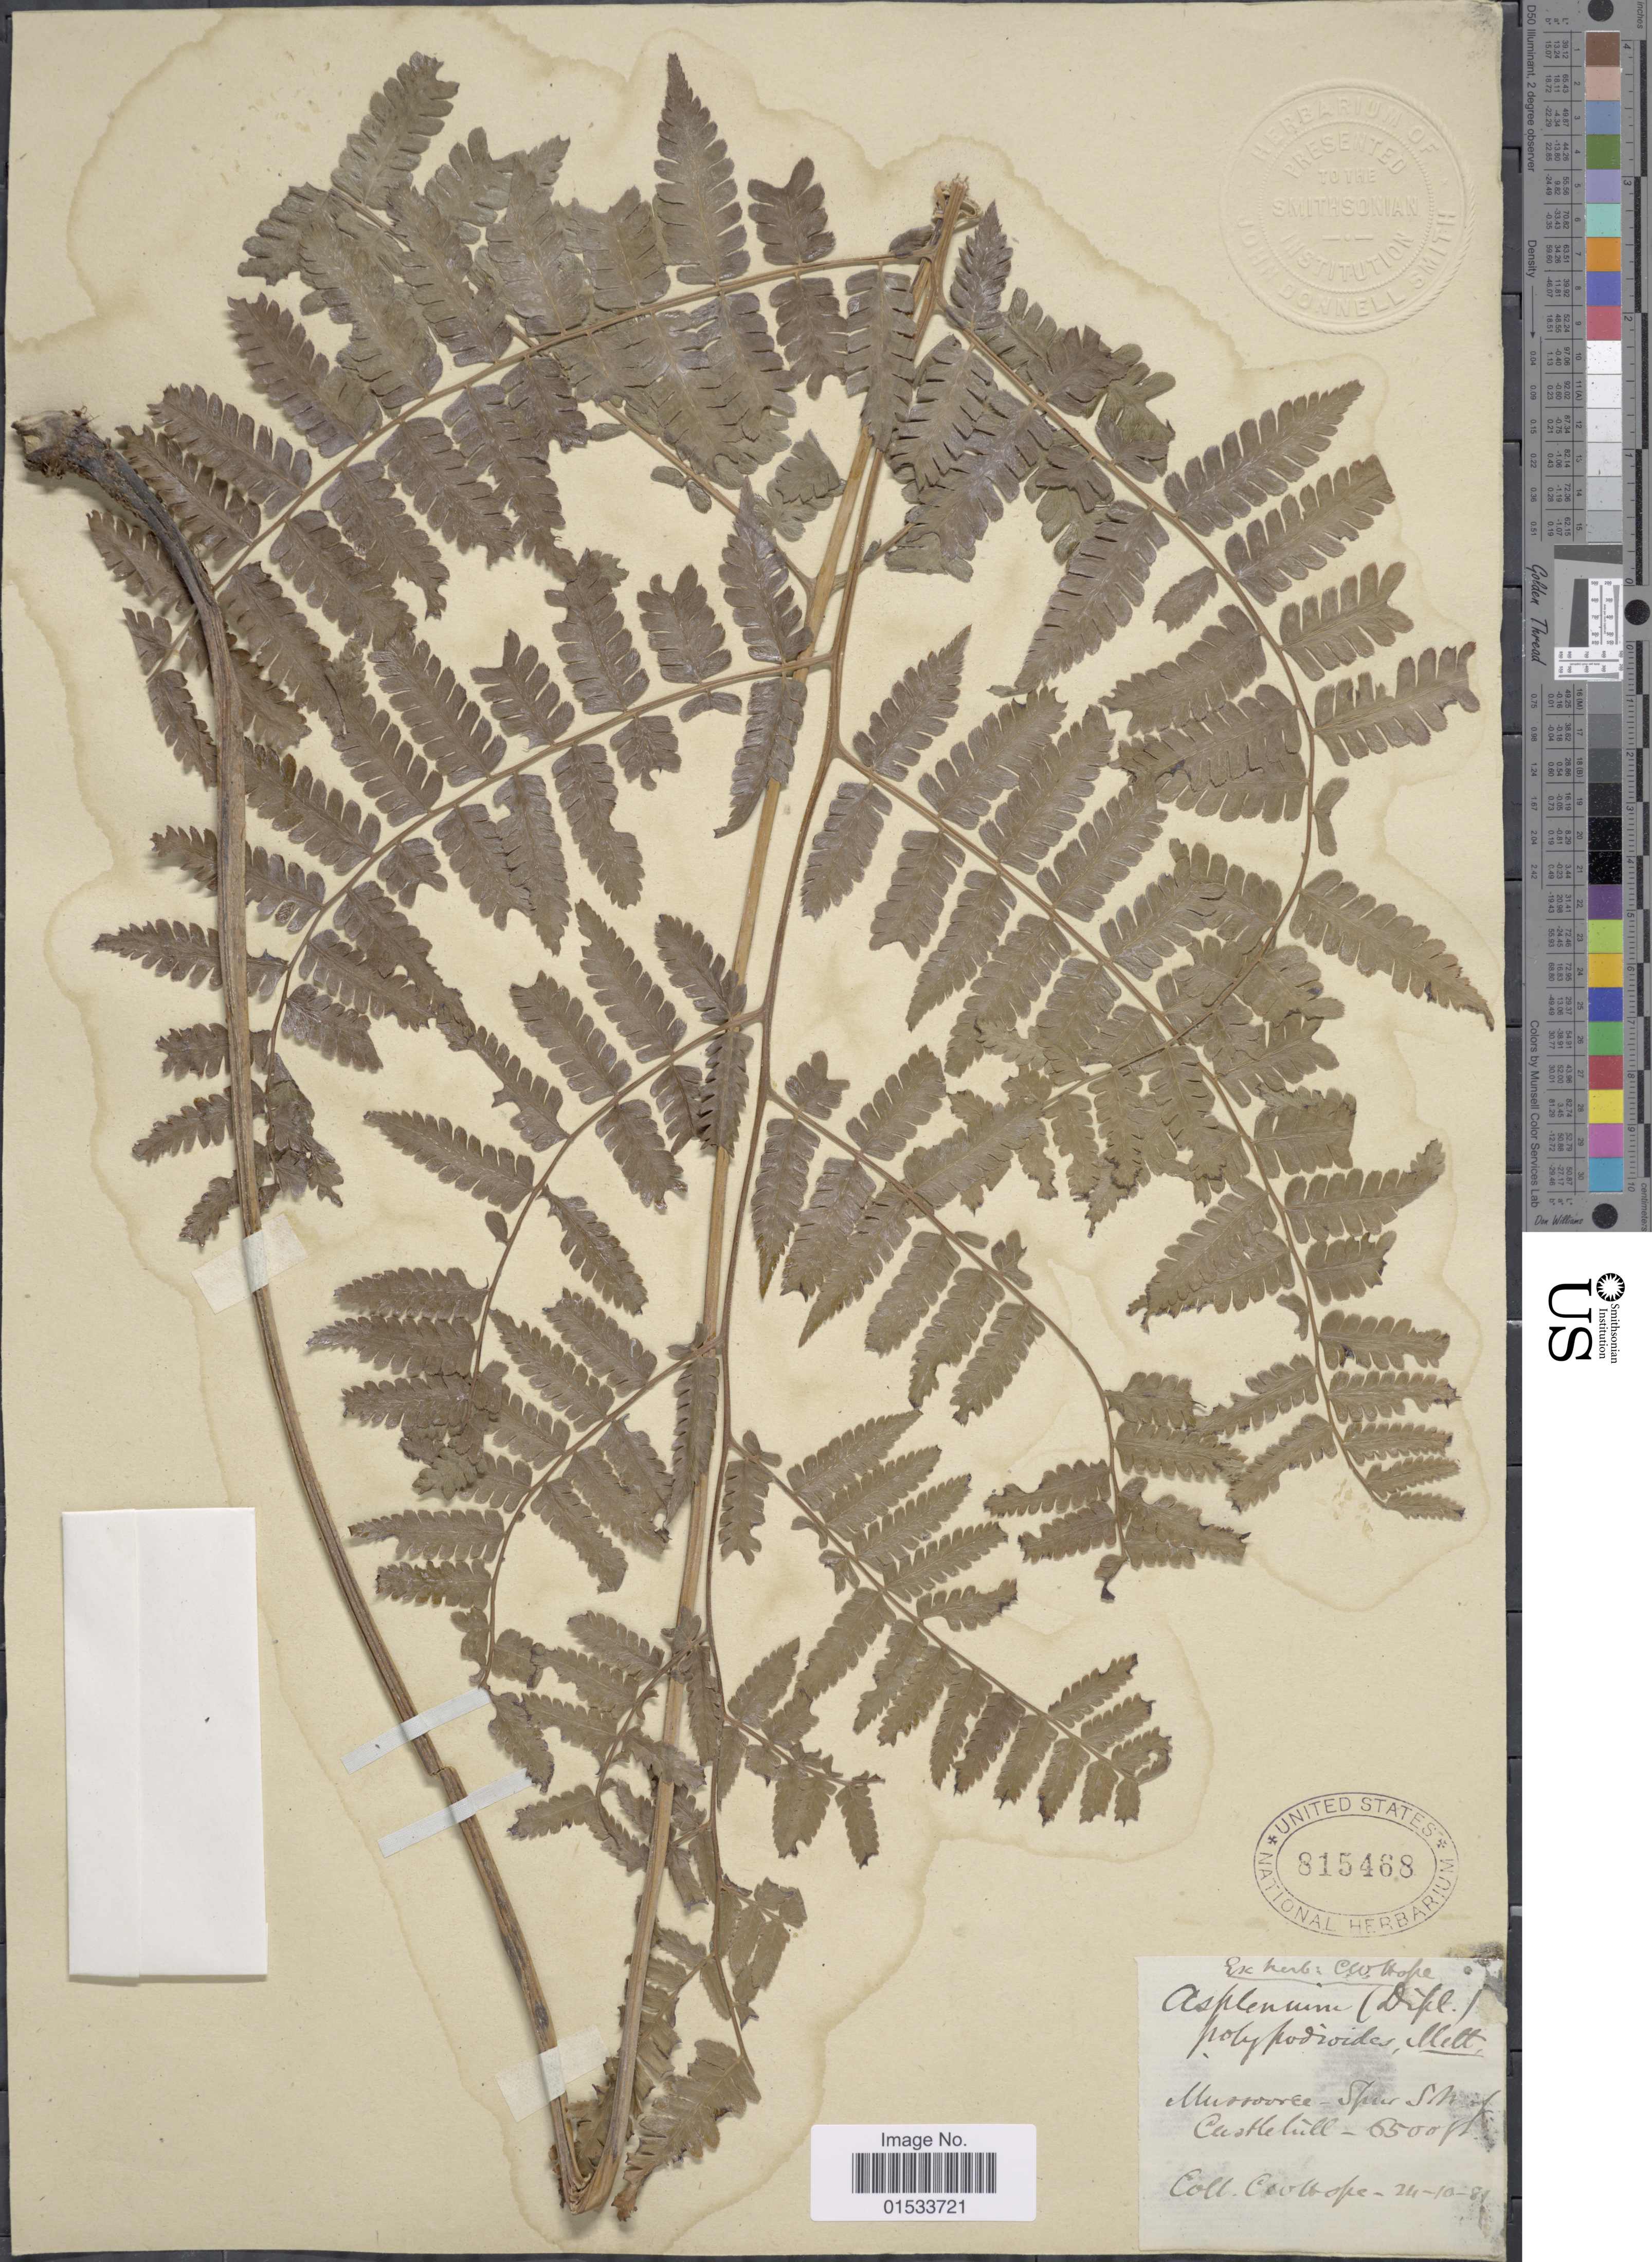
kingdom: Plantae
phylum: Tracheophyta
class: Polypodiopsida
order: Polypodiales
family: Athyriaceae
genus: Diplazium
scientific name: Diplazium frondosum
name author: C. Chr.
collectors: C. W. Hope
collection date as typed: Transcribed d/m/y: 24/10/81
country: India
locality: Mussoorie, Spur, SW of Castle Hill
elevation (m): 1676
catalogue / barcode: US 815468